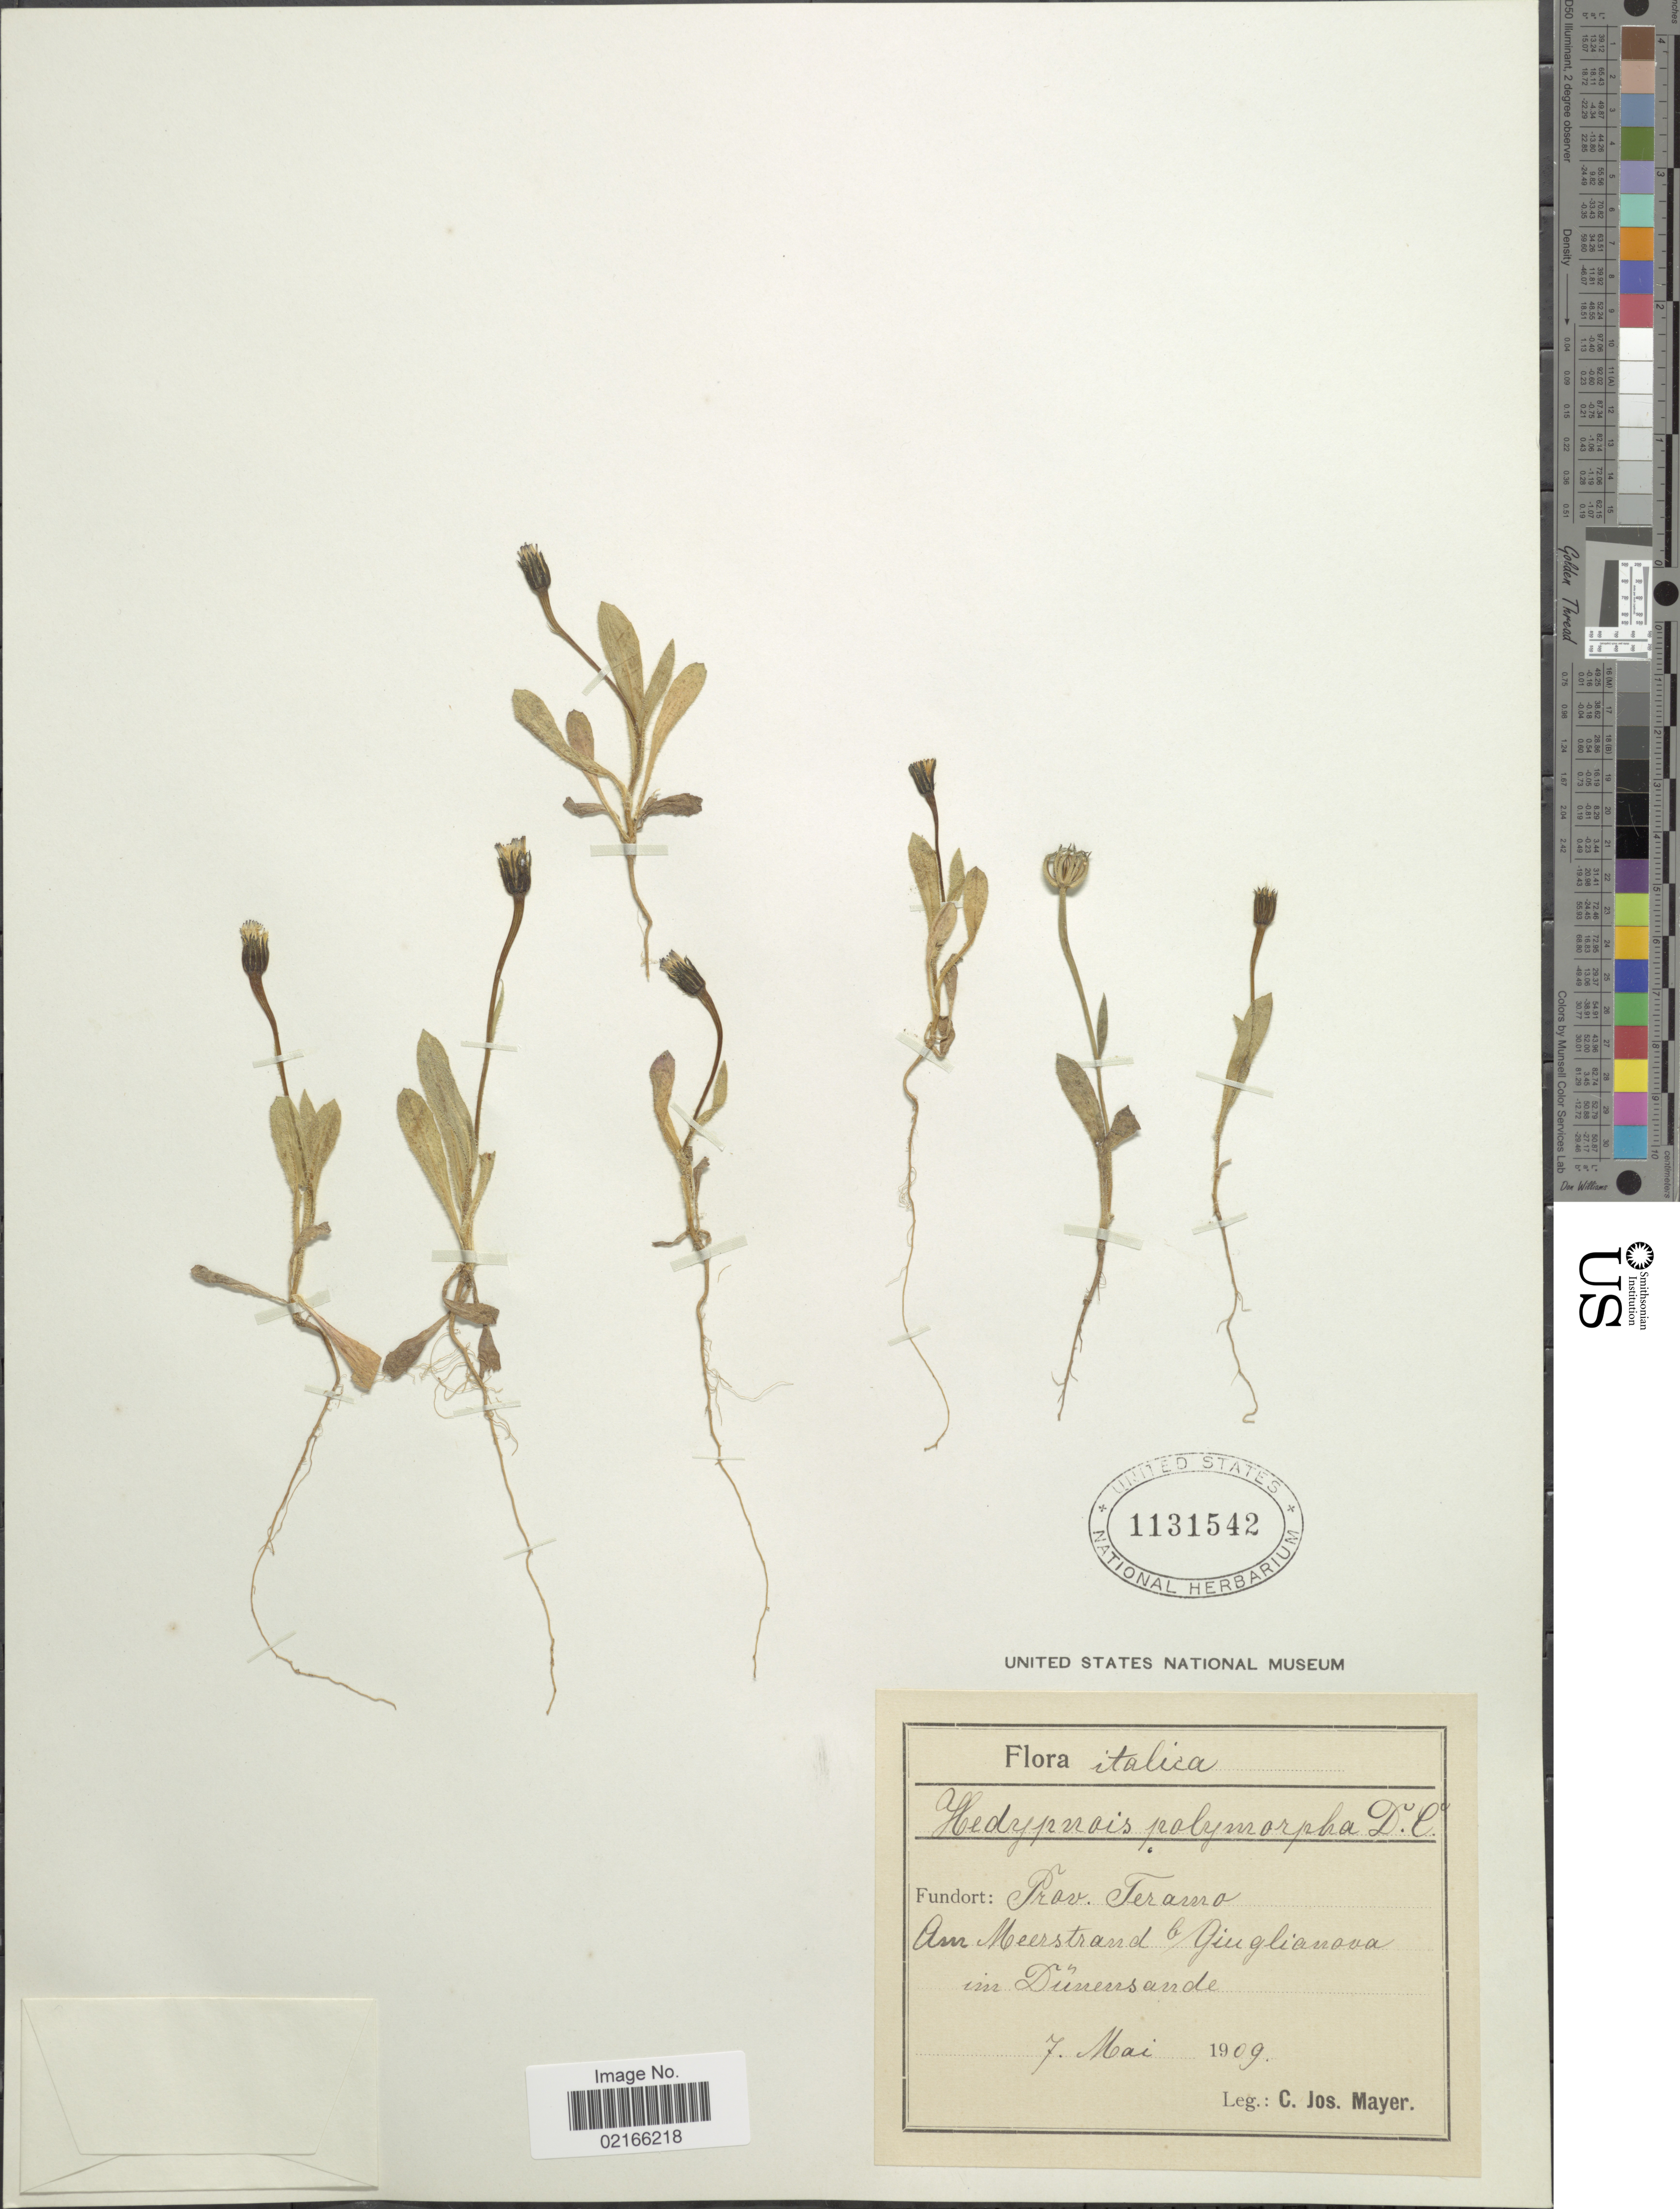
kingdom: Plantae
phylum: Tracheophyta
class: Magnoliopsida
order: Asterales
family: Asteraceae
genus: Hedypnois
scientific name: Hedypnois polymorpha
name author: DC.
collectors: C. Mayer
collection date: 1909-05-07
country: Italy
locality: Prov. Teramo. Am Murstrand b/Giuglianova im Dunensande [interpreted]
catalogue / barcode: US 1131542